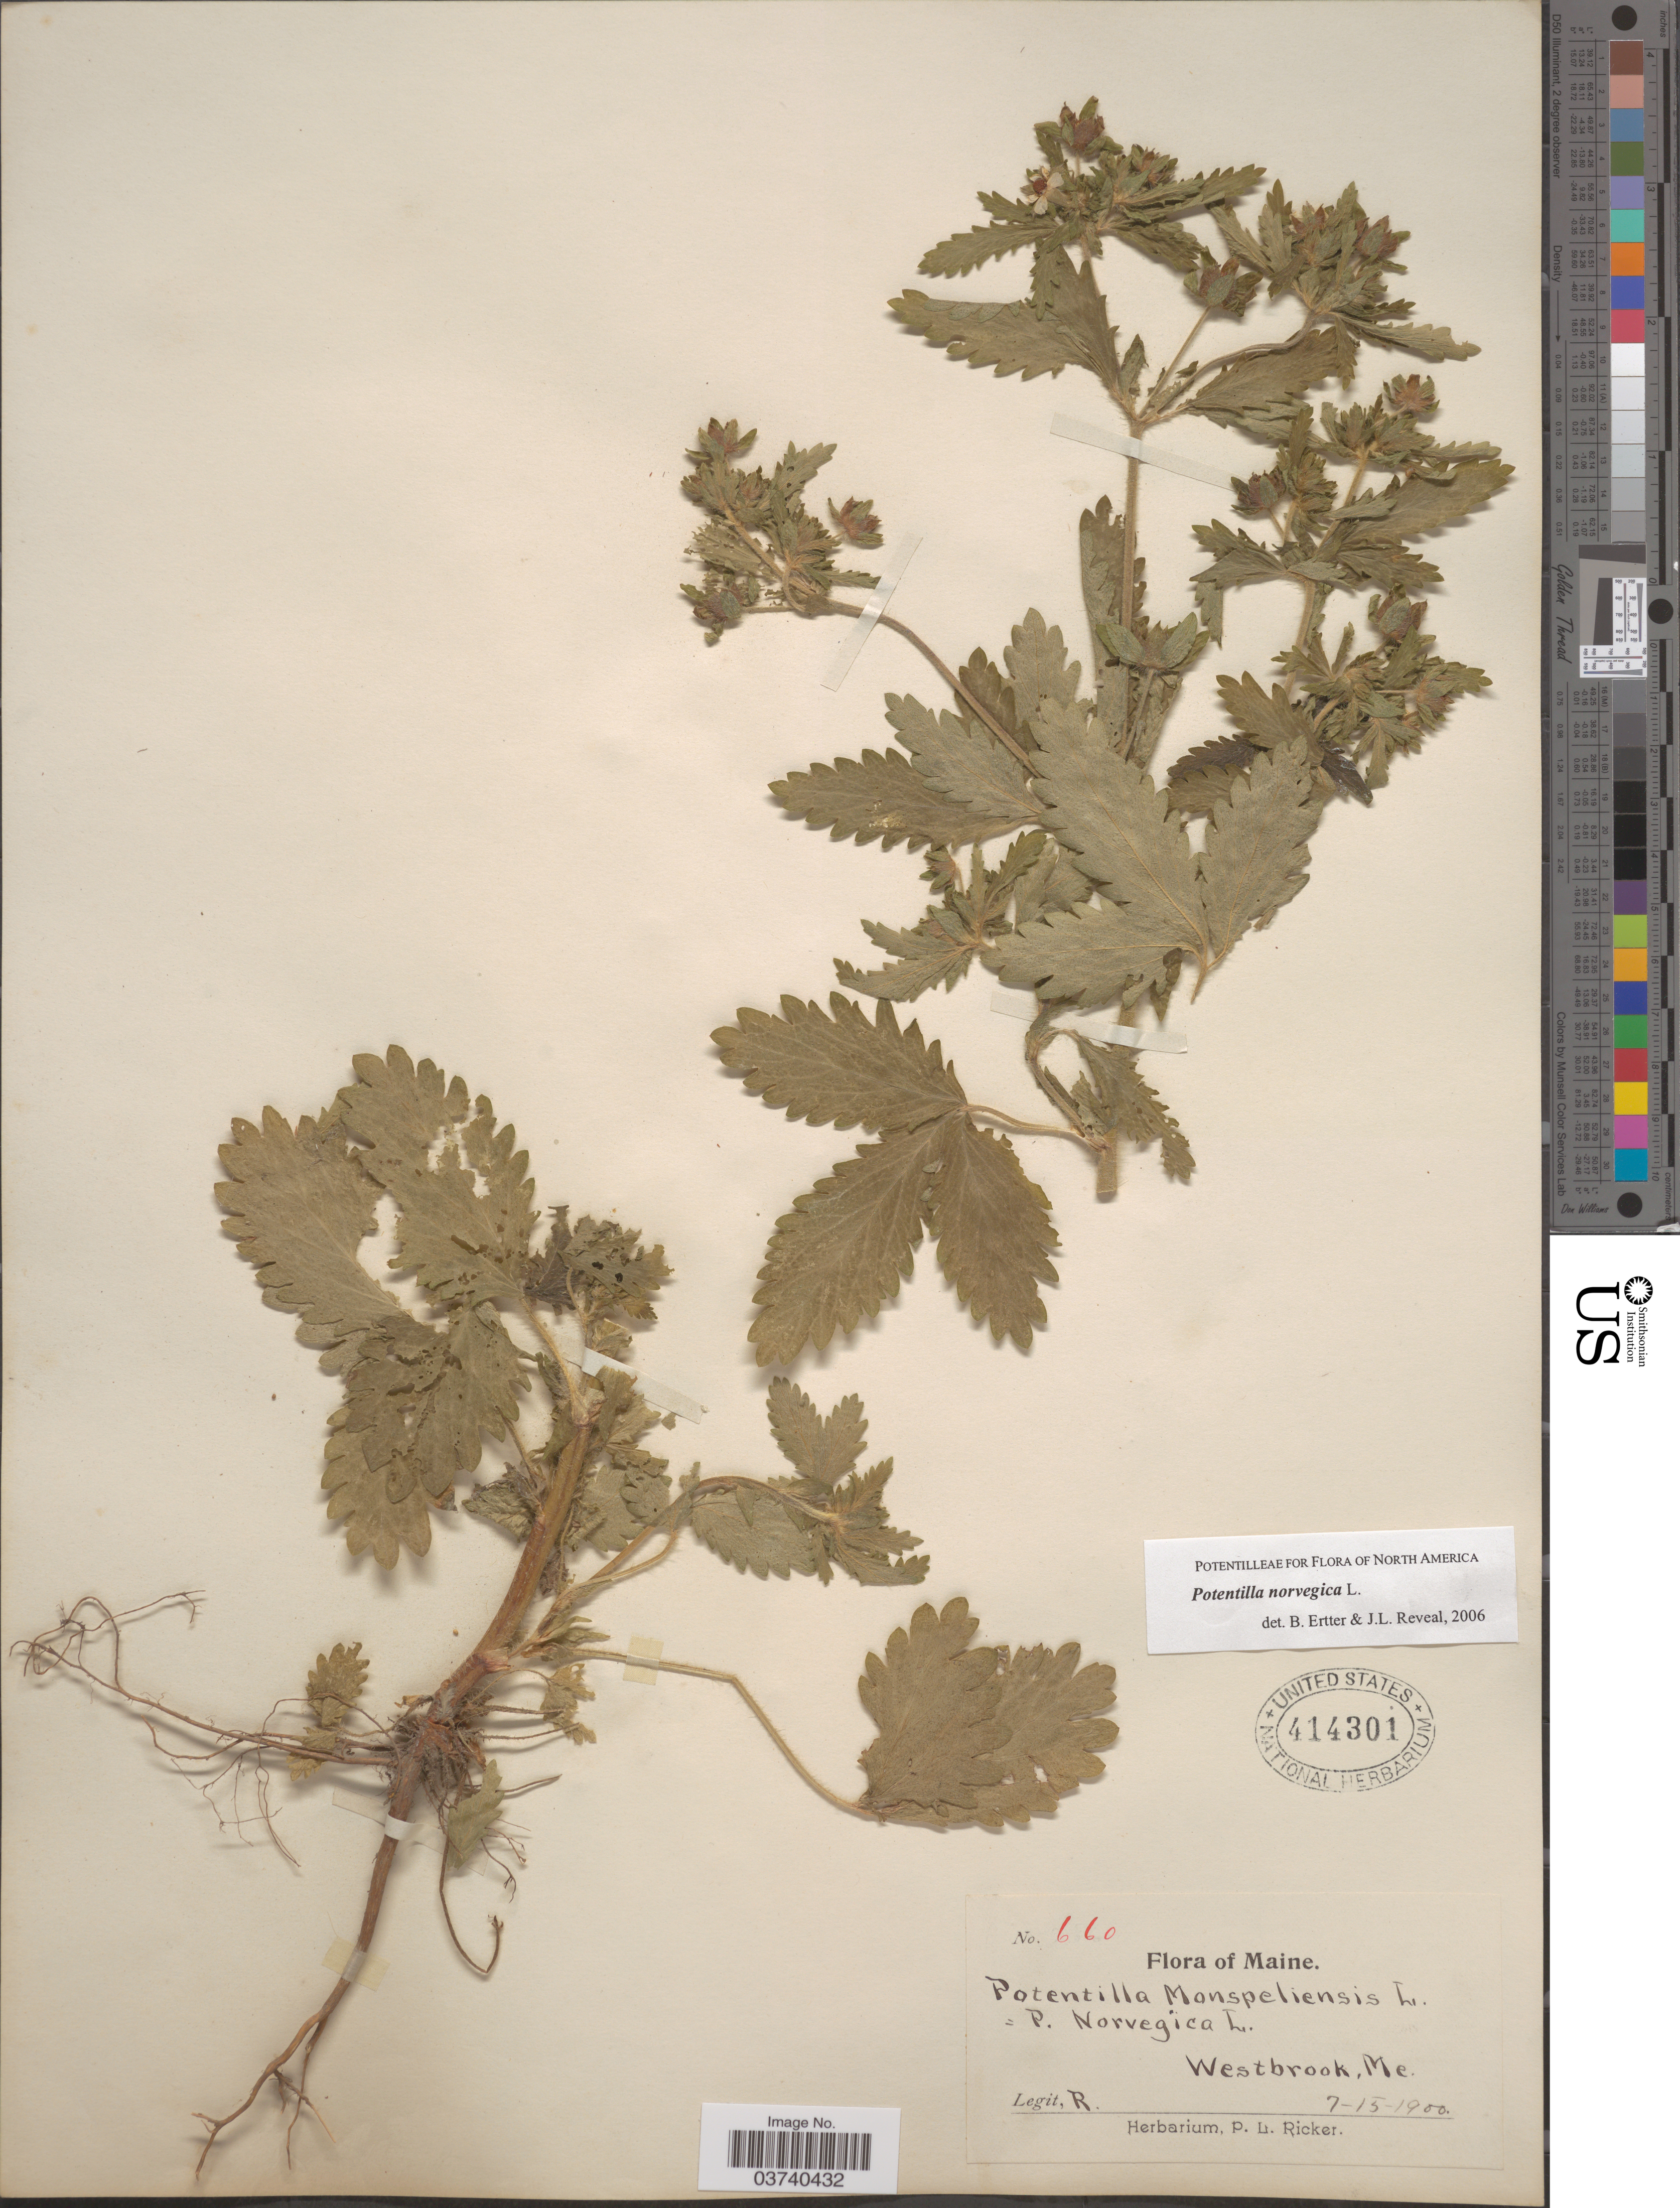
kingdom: Plantae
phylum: Tracheophyta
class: Magnoliopsida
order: Rosales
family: Rosaceae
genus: Potentilla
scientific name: Potentilla norvegica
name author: L.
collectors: P. Ricker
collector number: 660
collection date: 1900-07-15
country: United States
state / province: Maine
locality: Westbrook.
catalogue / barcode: US 414301